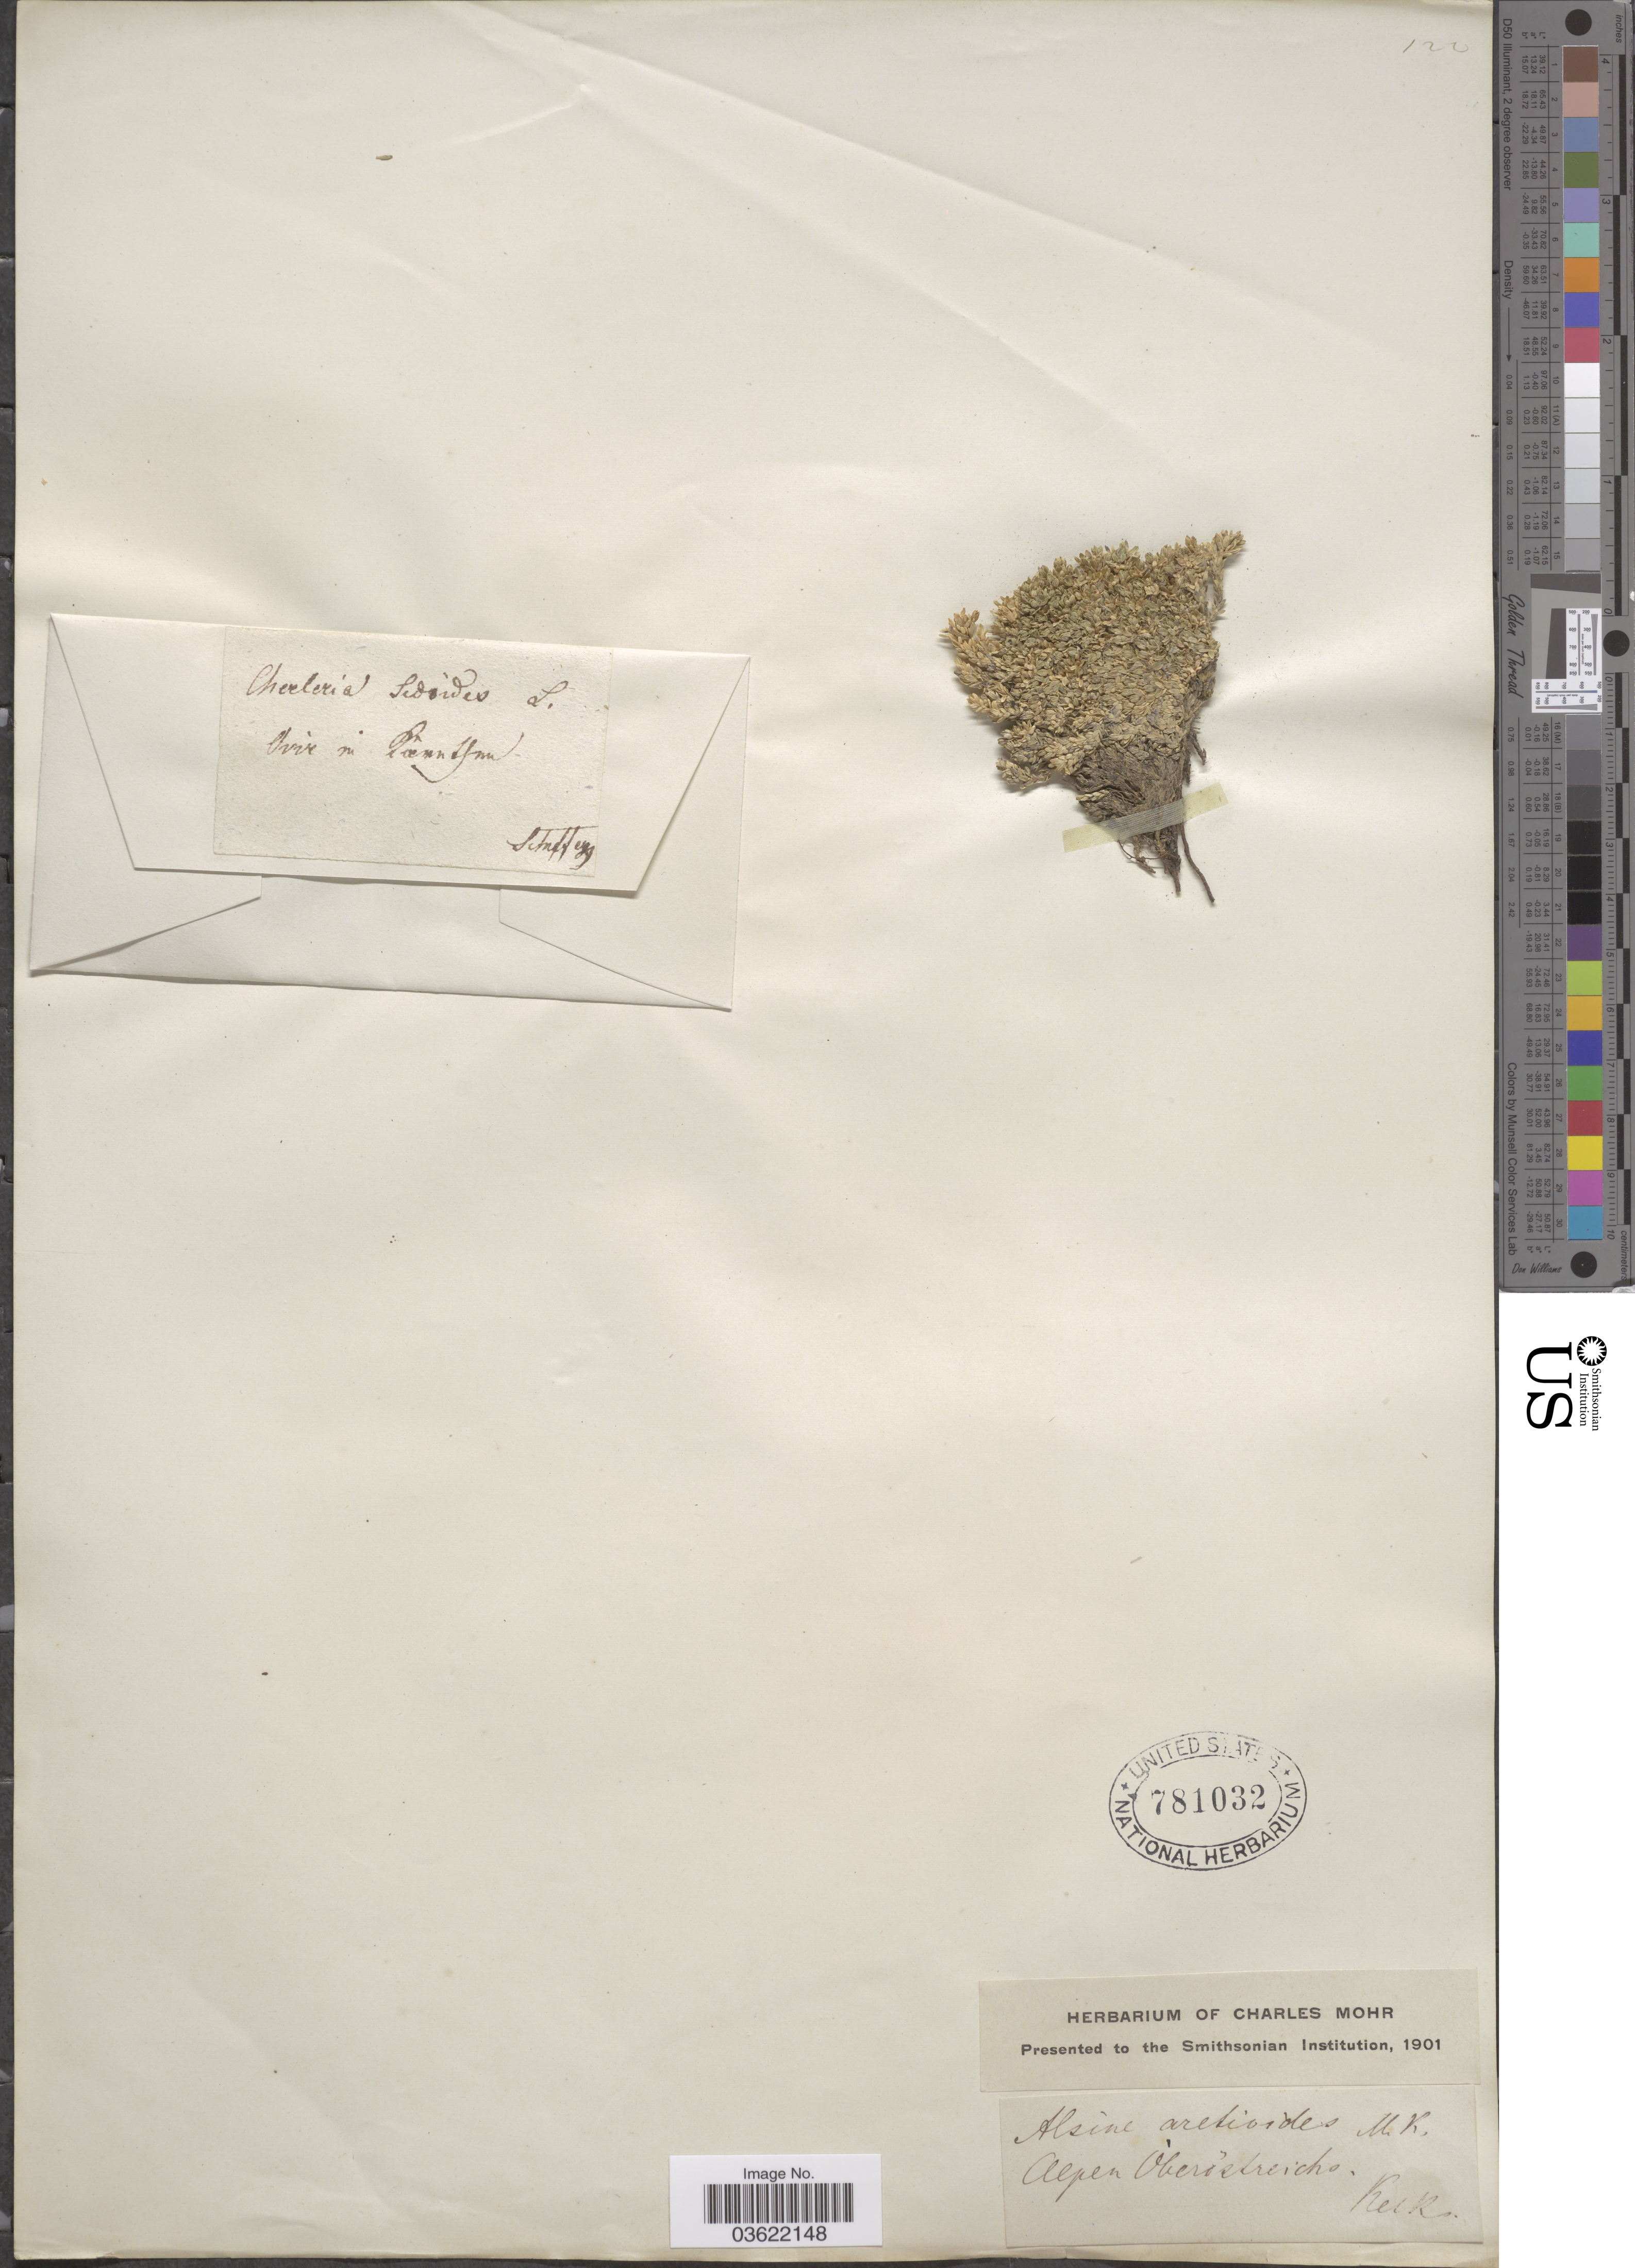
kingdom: Plantae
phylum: Tracheophyta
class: Magnoliopsida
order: Caryophyllales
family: Caryophyllaceae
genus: Arenaria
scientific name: Arenaria aretioides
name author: Port.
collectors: -- Keck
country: Austria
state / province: Oberosterreich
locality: Alpen Oberöstereichs.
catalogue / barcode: US 781032